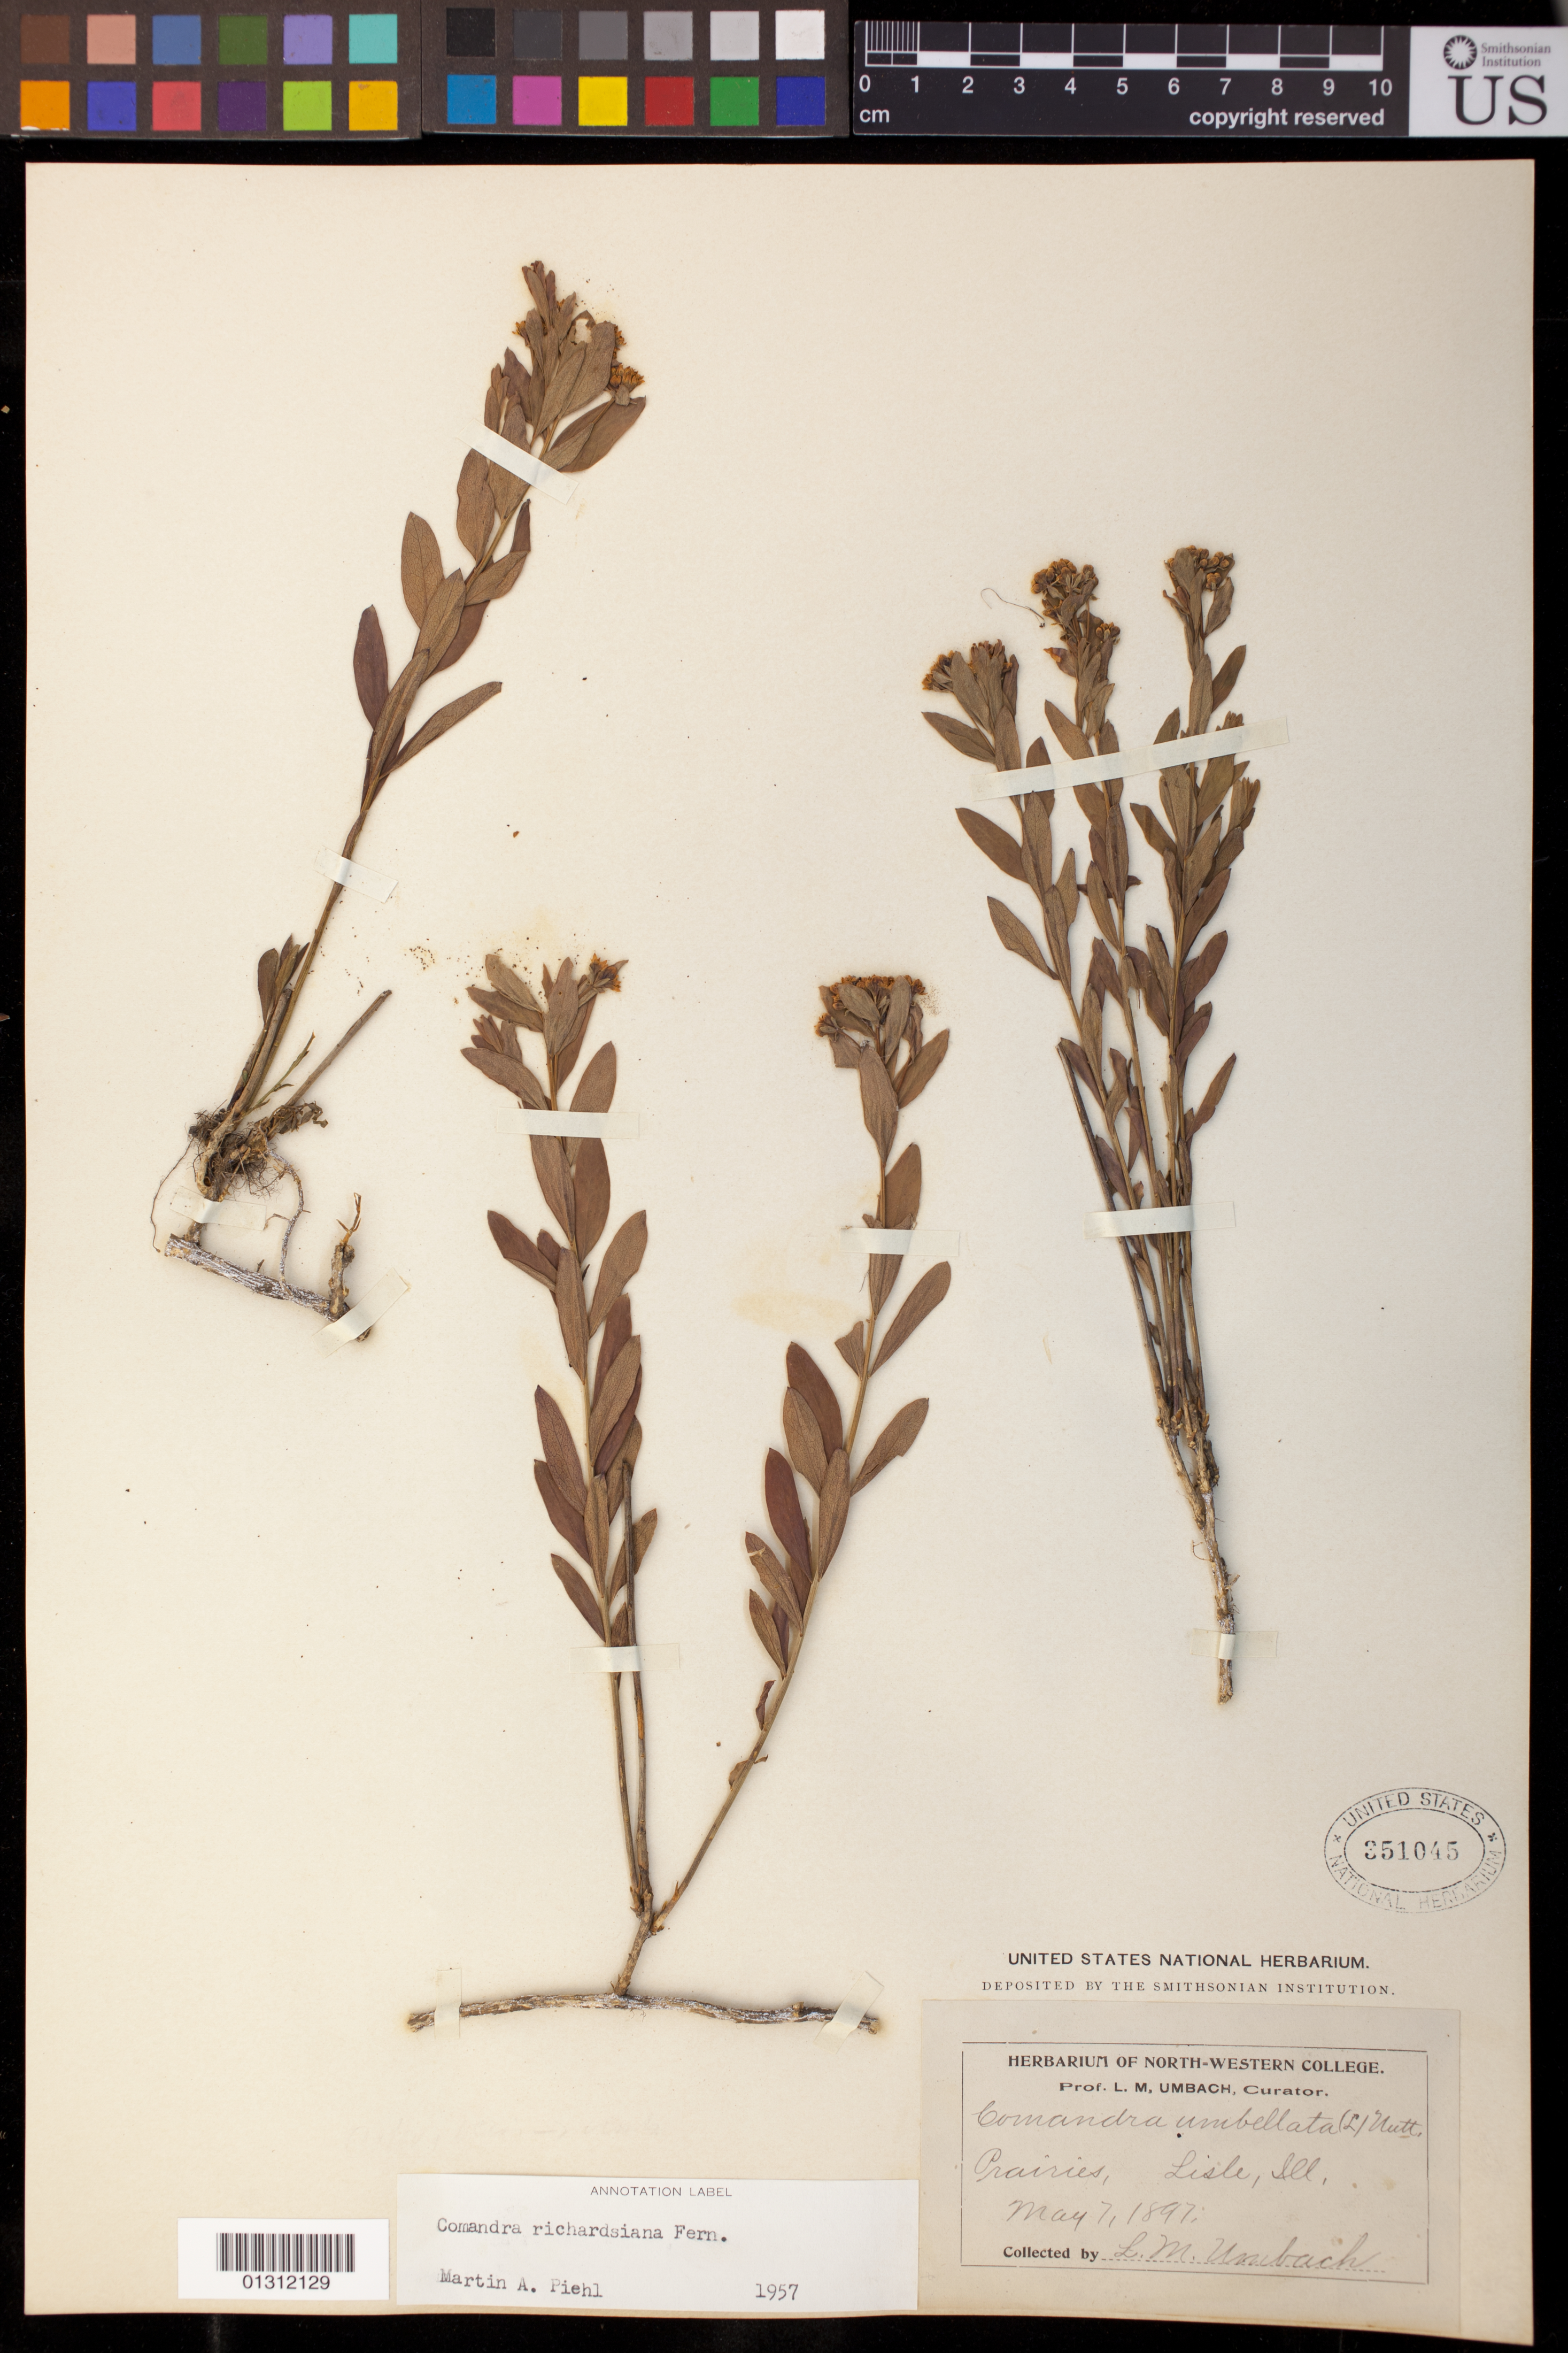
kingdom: Plantae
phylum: Tracheophyta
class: Magnoliopsida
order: Santalales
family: Comandraceae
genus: Comandra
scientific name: Comandra richardsiana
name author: Fernald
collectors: L. M. Umbach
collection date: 1897-05-07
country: United States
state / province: Illinois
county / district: DuPage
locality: Lisle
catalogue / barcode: US 351045